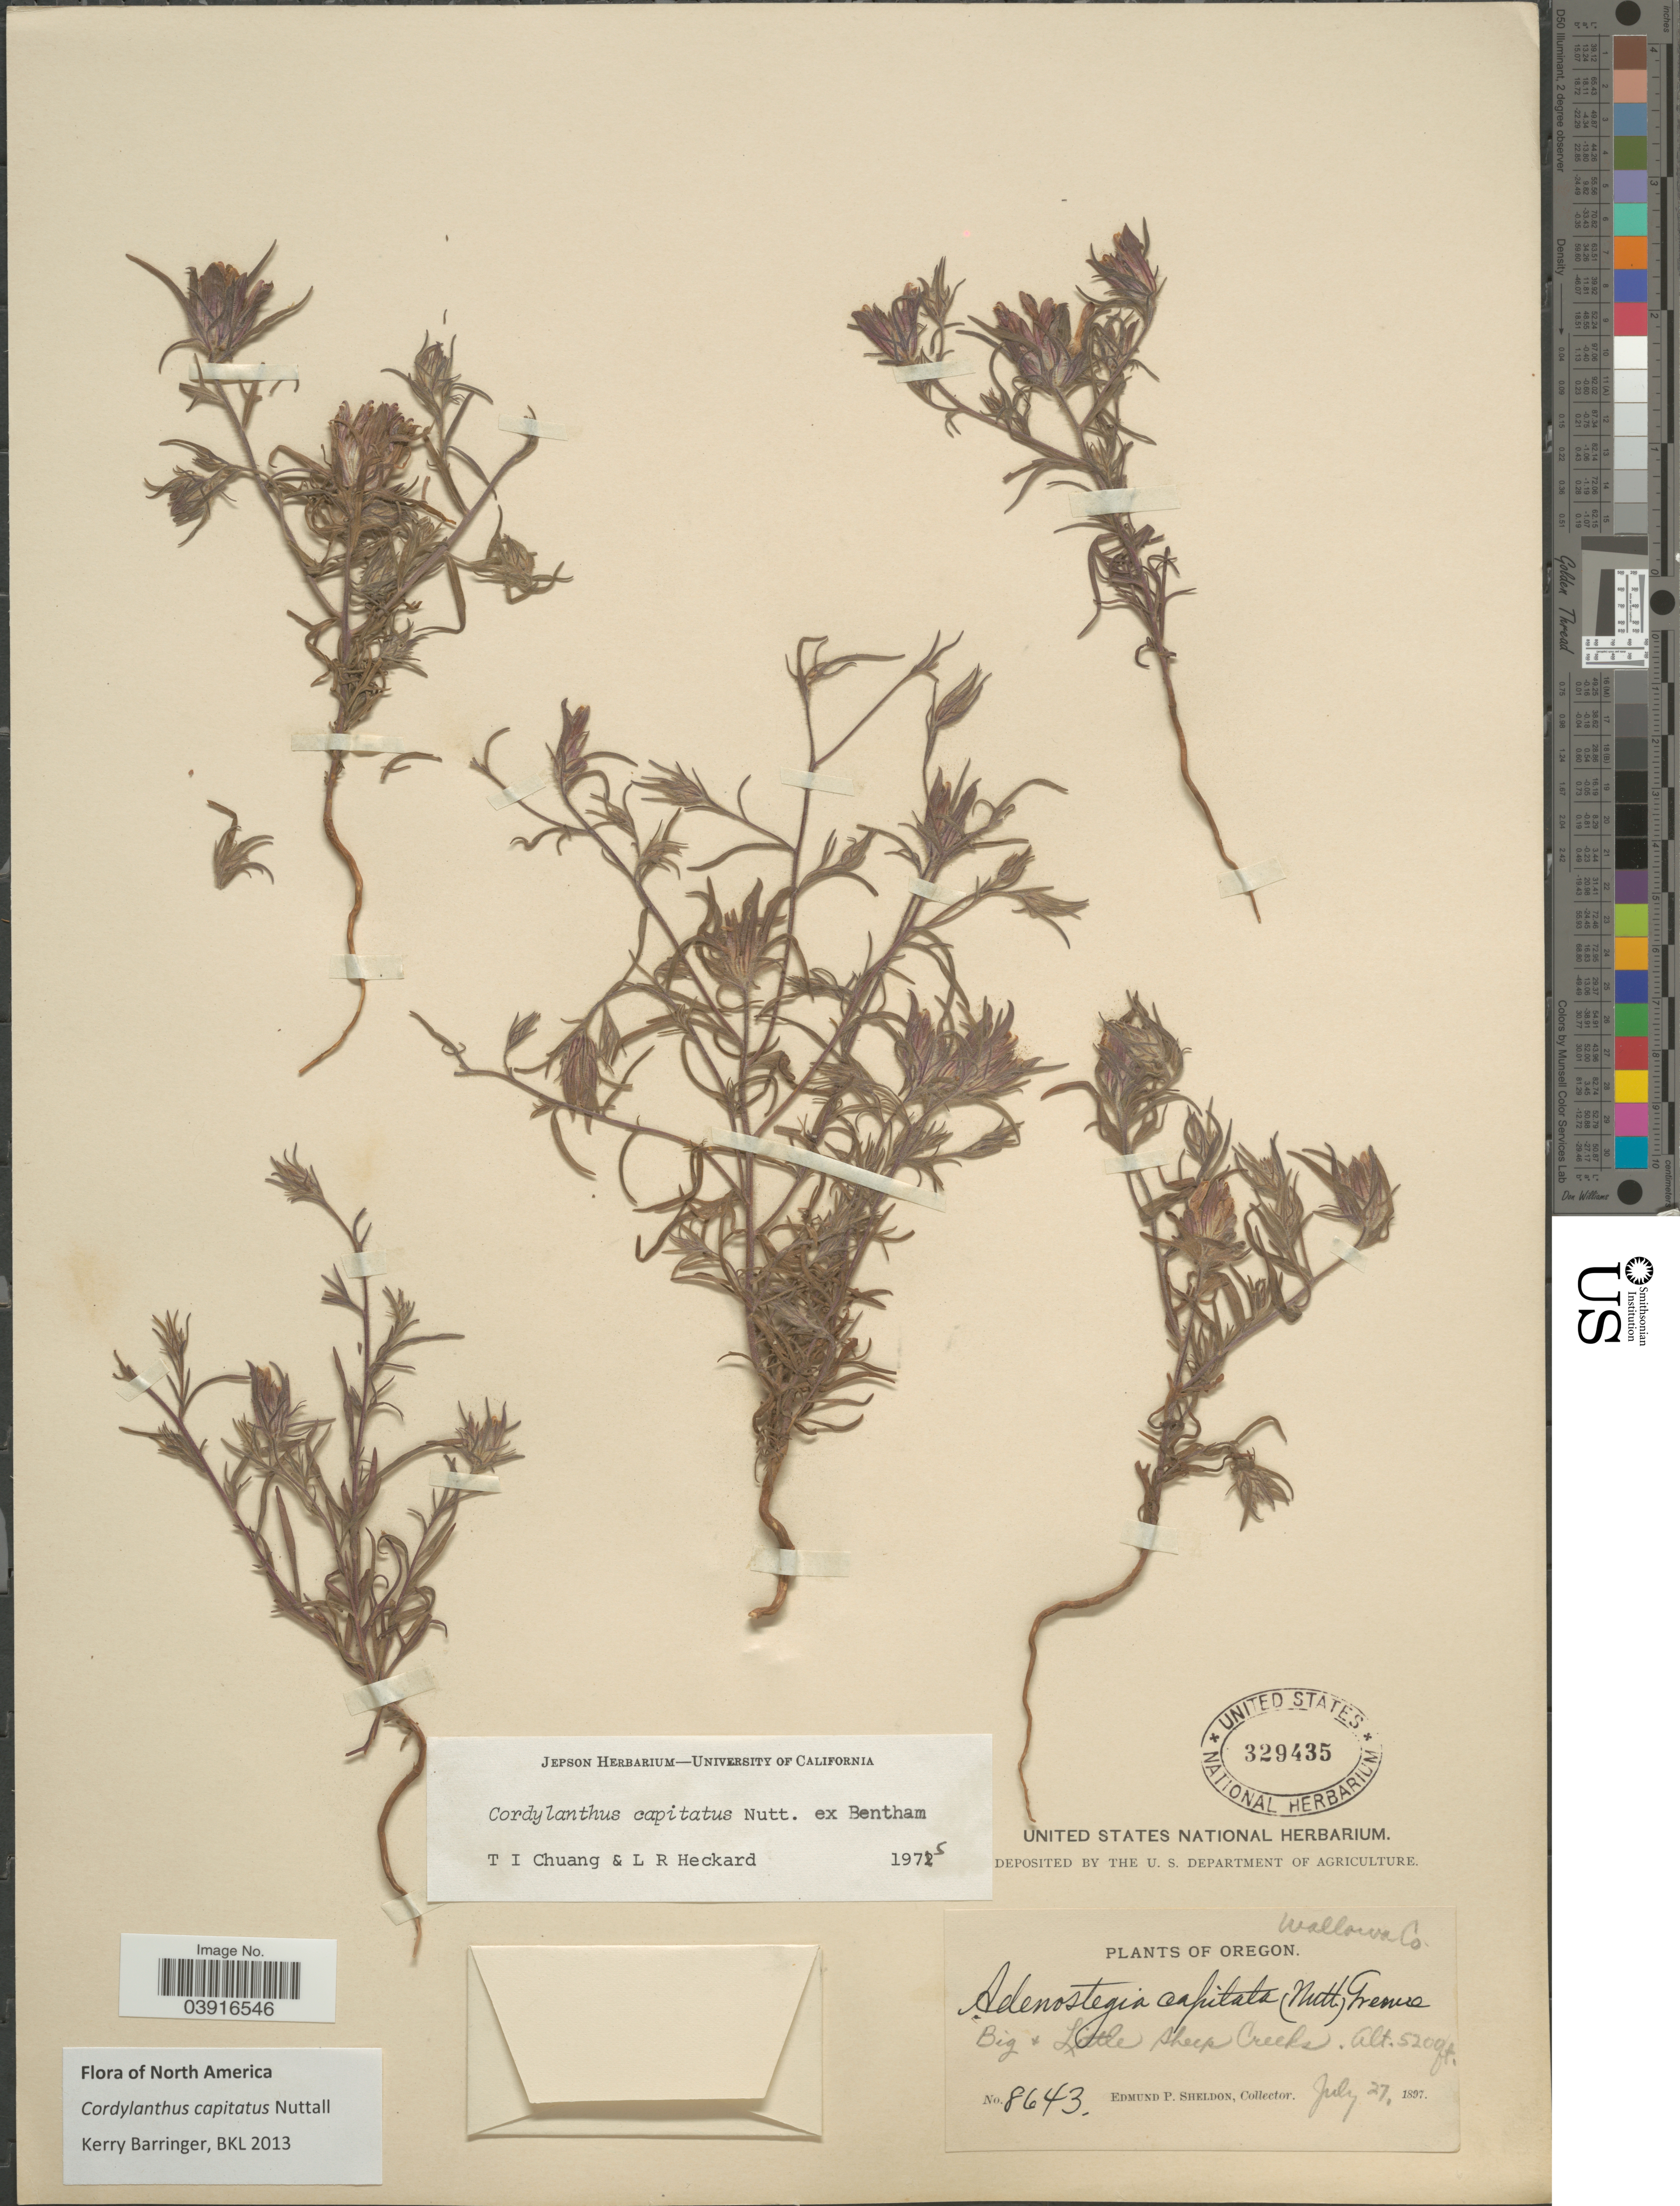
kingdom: Plantae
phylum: Tracheophyta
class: Magnoliopsida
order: Lamiales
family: Orobanchaceae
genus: Cordylanthus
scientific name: Cordylanthus capitatus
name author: Nutt. ex Benth.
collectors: E. P. Sheldon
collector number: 8643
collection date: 1897-07-27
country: United States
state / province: Oregon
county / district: Wallowa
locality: Wallowa Co. Big + Little Sheep Creeks.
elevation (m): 1585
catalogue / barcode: US 329435